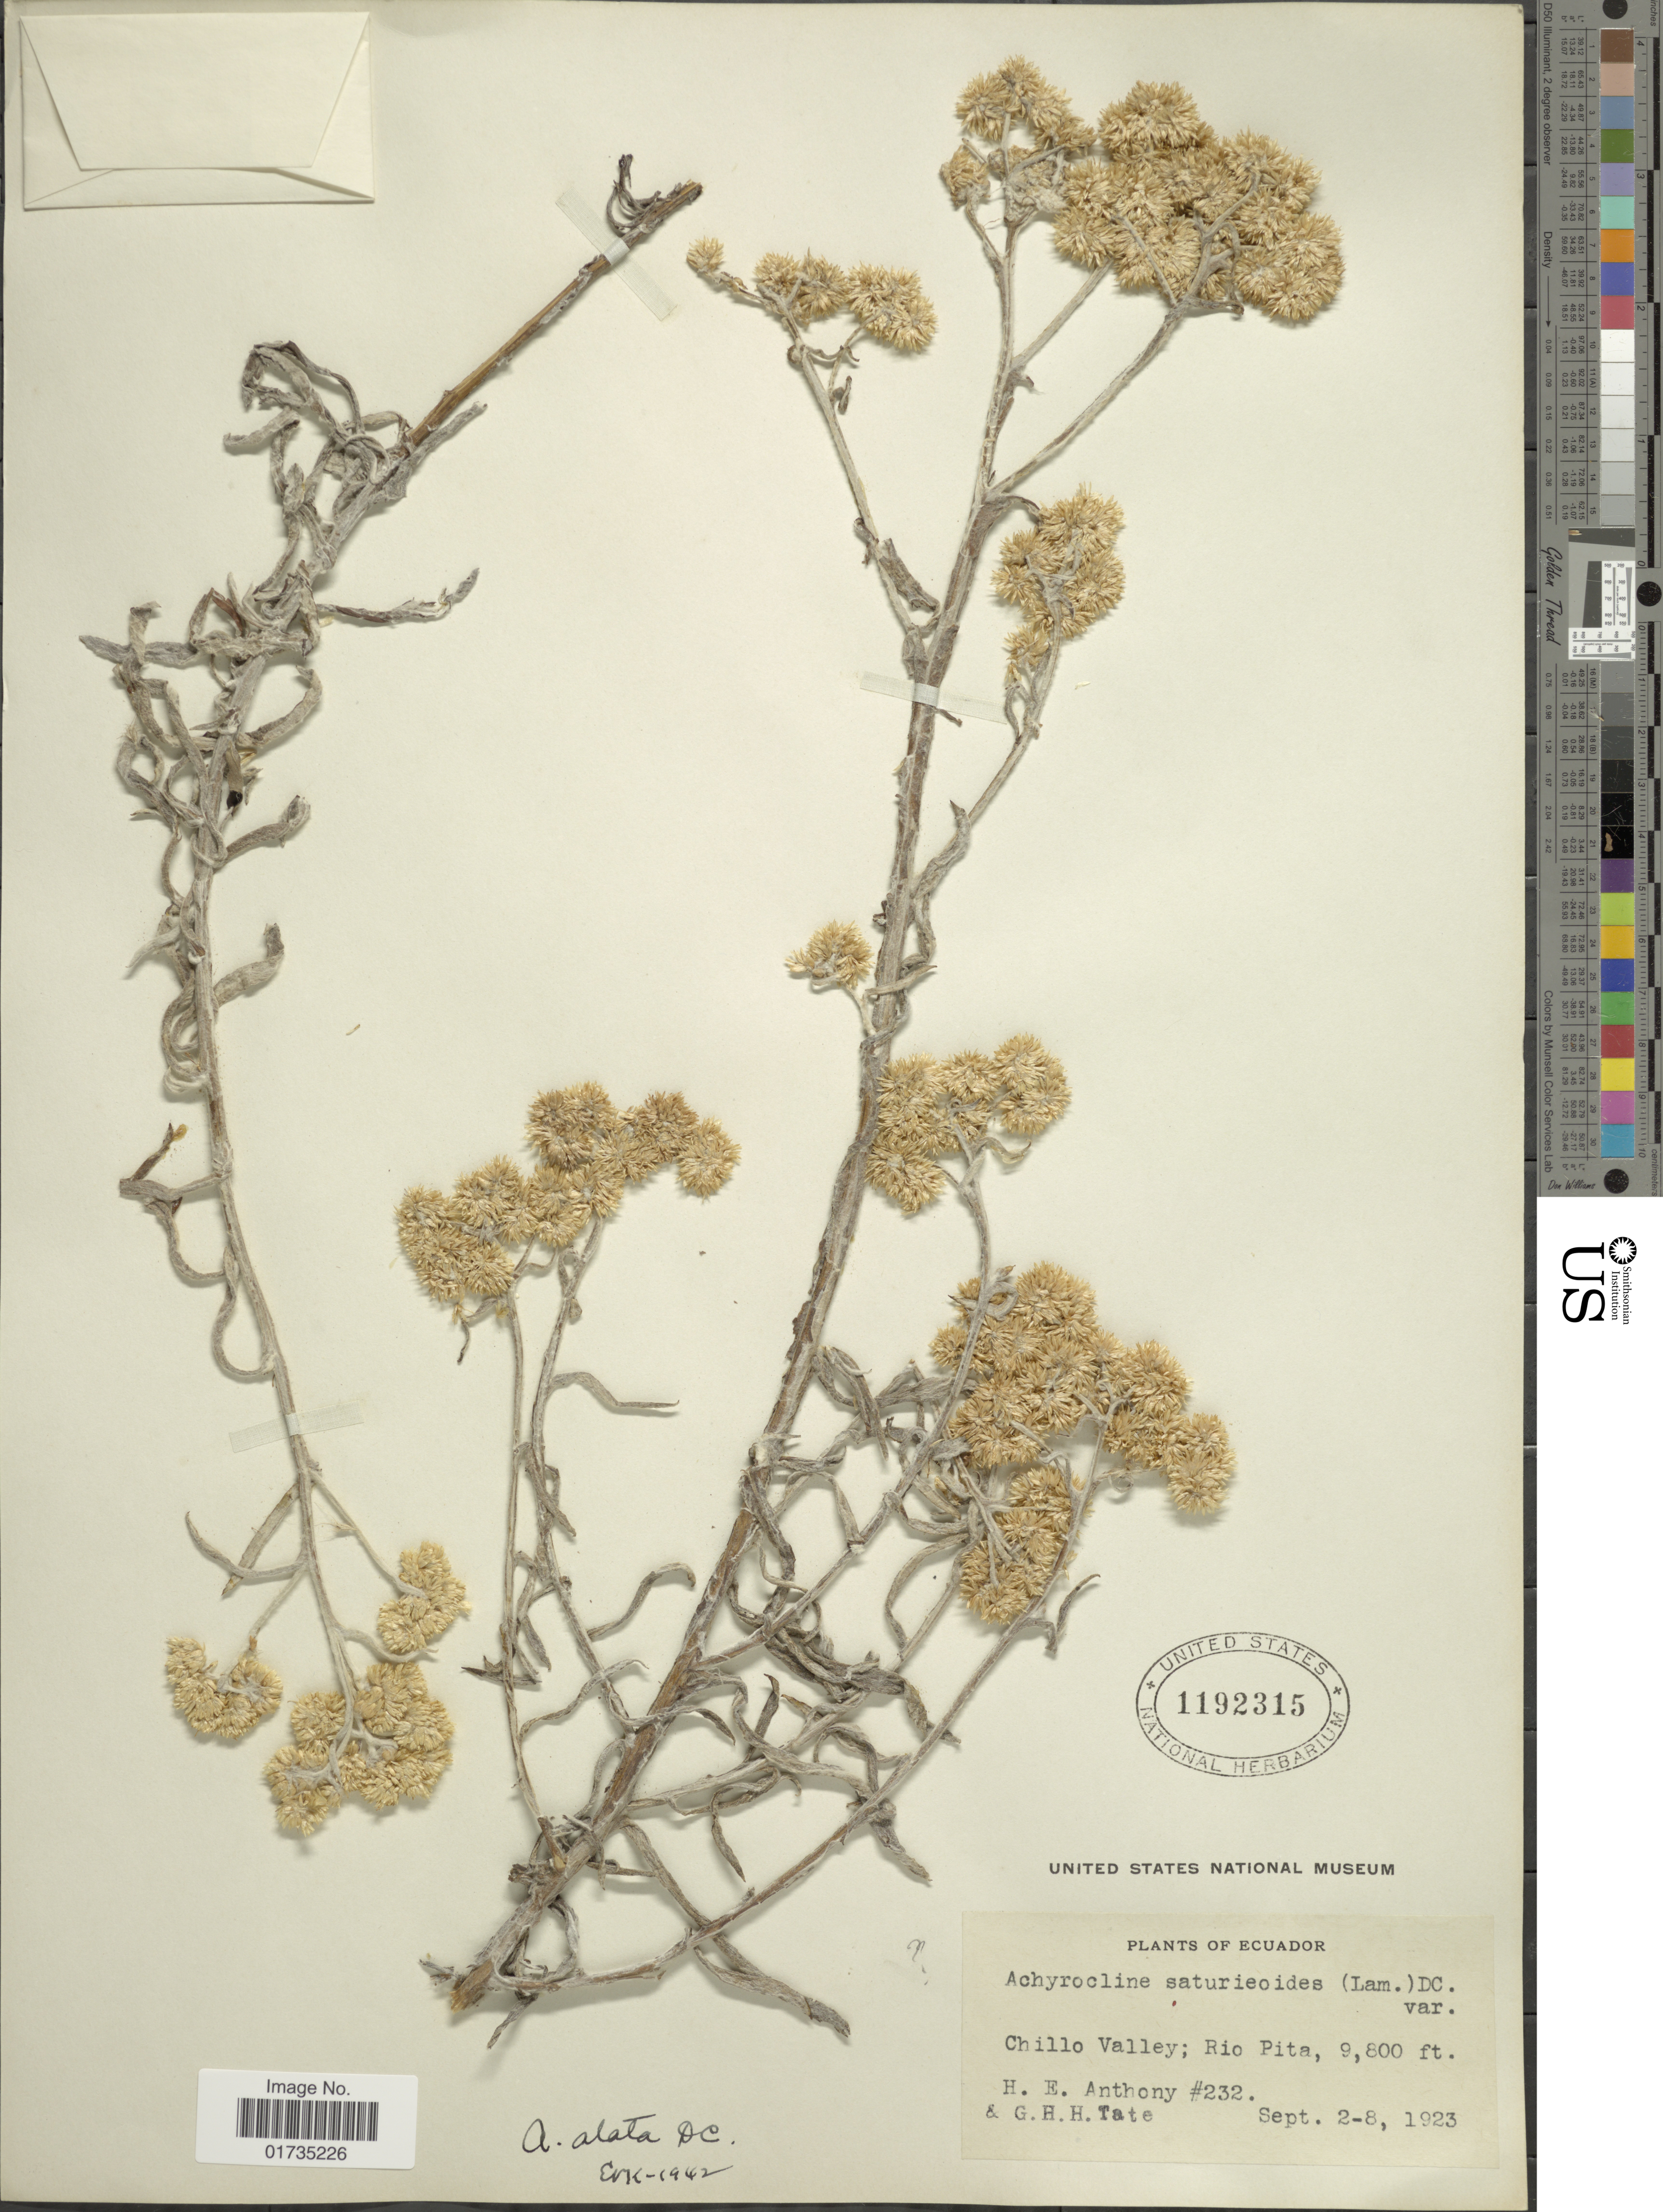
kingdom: Plantae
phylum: Tracheophyta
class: Magnoliopsida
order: Asterales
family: Asteraceae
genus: Achyrocline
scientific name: Achyrocline alata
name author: (Kunth) DC.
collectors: H. E. Anthony & G. Tate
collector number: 323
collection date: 1923-08-02/1923-09-08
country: Ecuador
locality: Ecuador. Chillo Valley; Rio Pita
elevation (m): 2987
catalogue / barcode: US 1192315